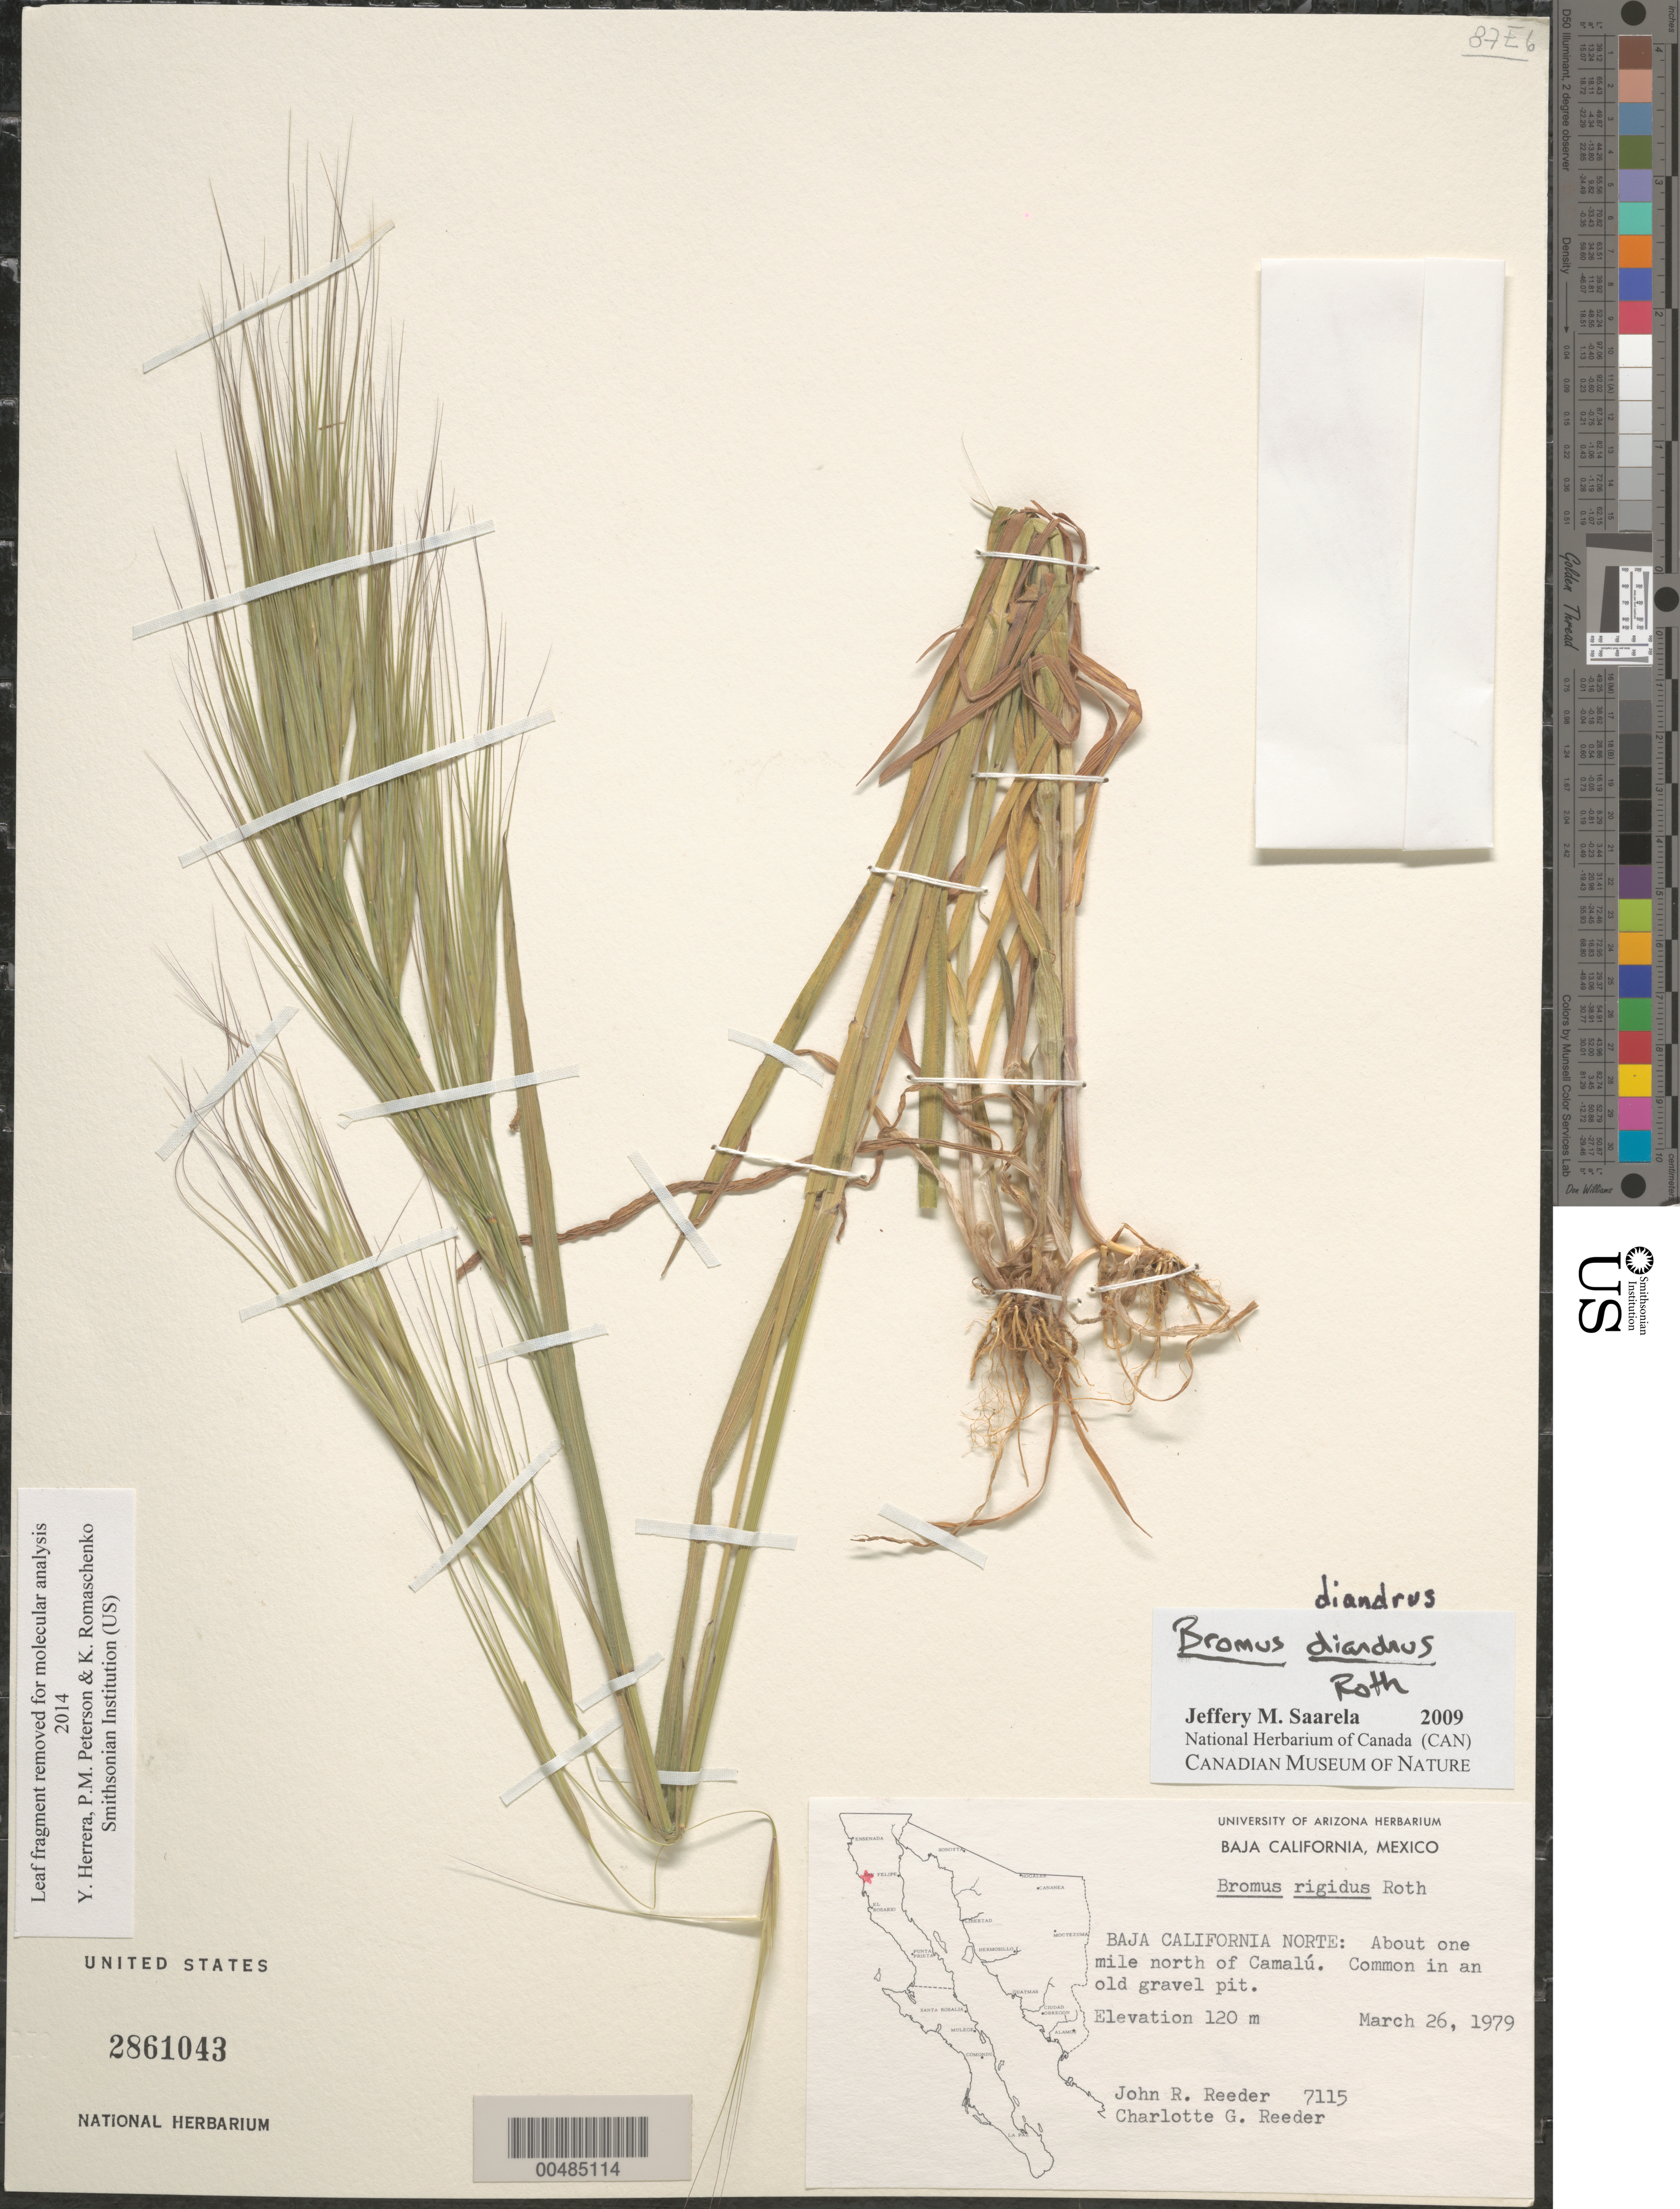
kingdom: Plantae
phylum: Tracheophyta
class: Liliopsida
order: Poales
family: Poaceae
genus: Bromus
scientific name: Bromus diandrus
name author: Roth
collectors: J. R. Reeder & C. G. Reeder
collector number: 7115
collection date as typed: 26 Mar 1979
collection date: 1979-03-26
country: Mexico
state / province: Baja California Norte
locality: About 1 mi N of Camalli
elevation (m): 120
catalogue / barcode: US 2861043